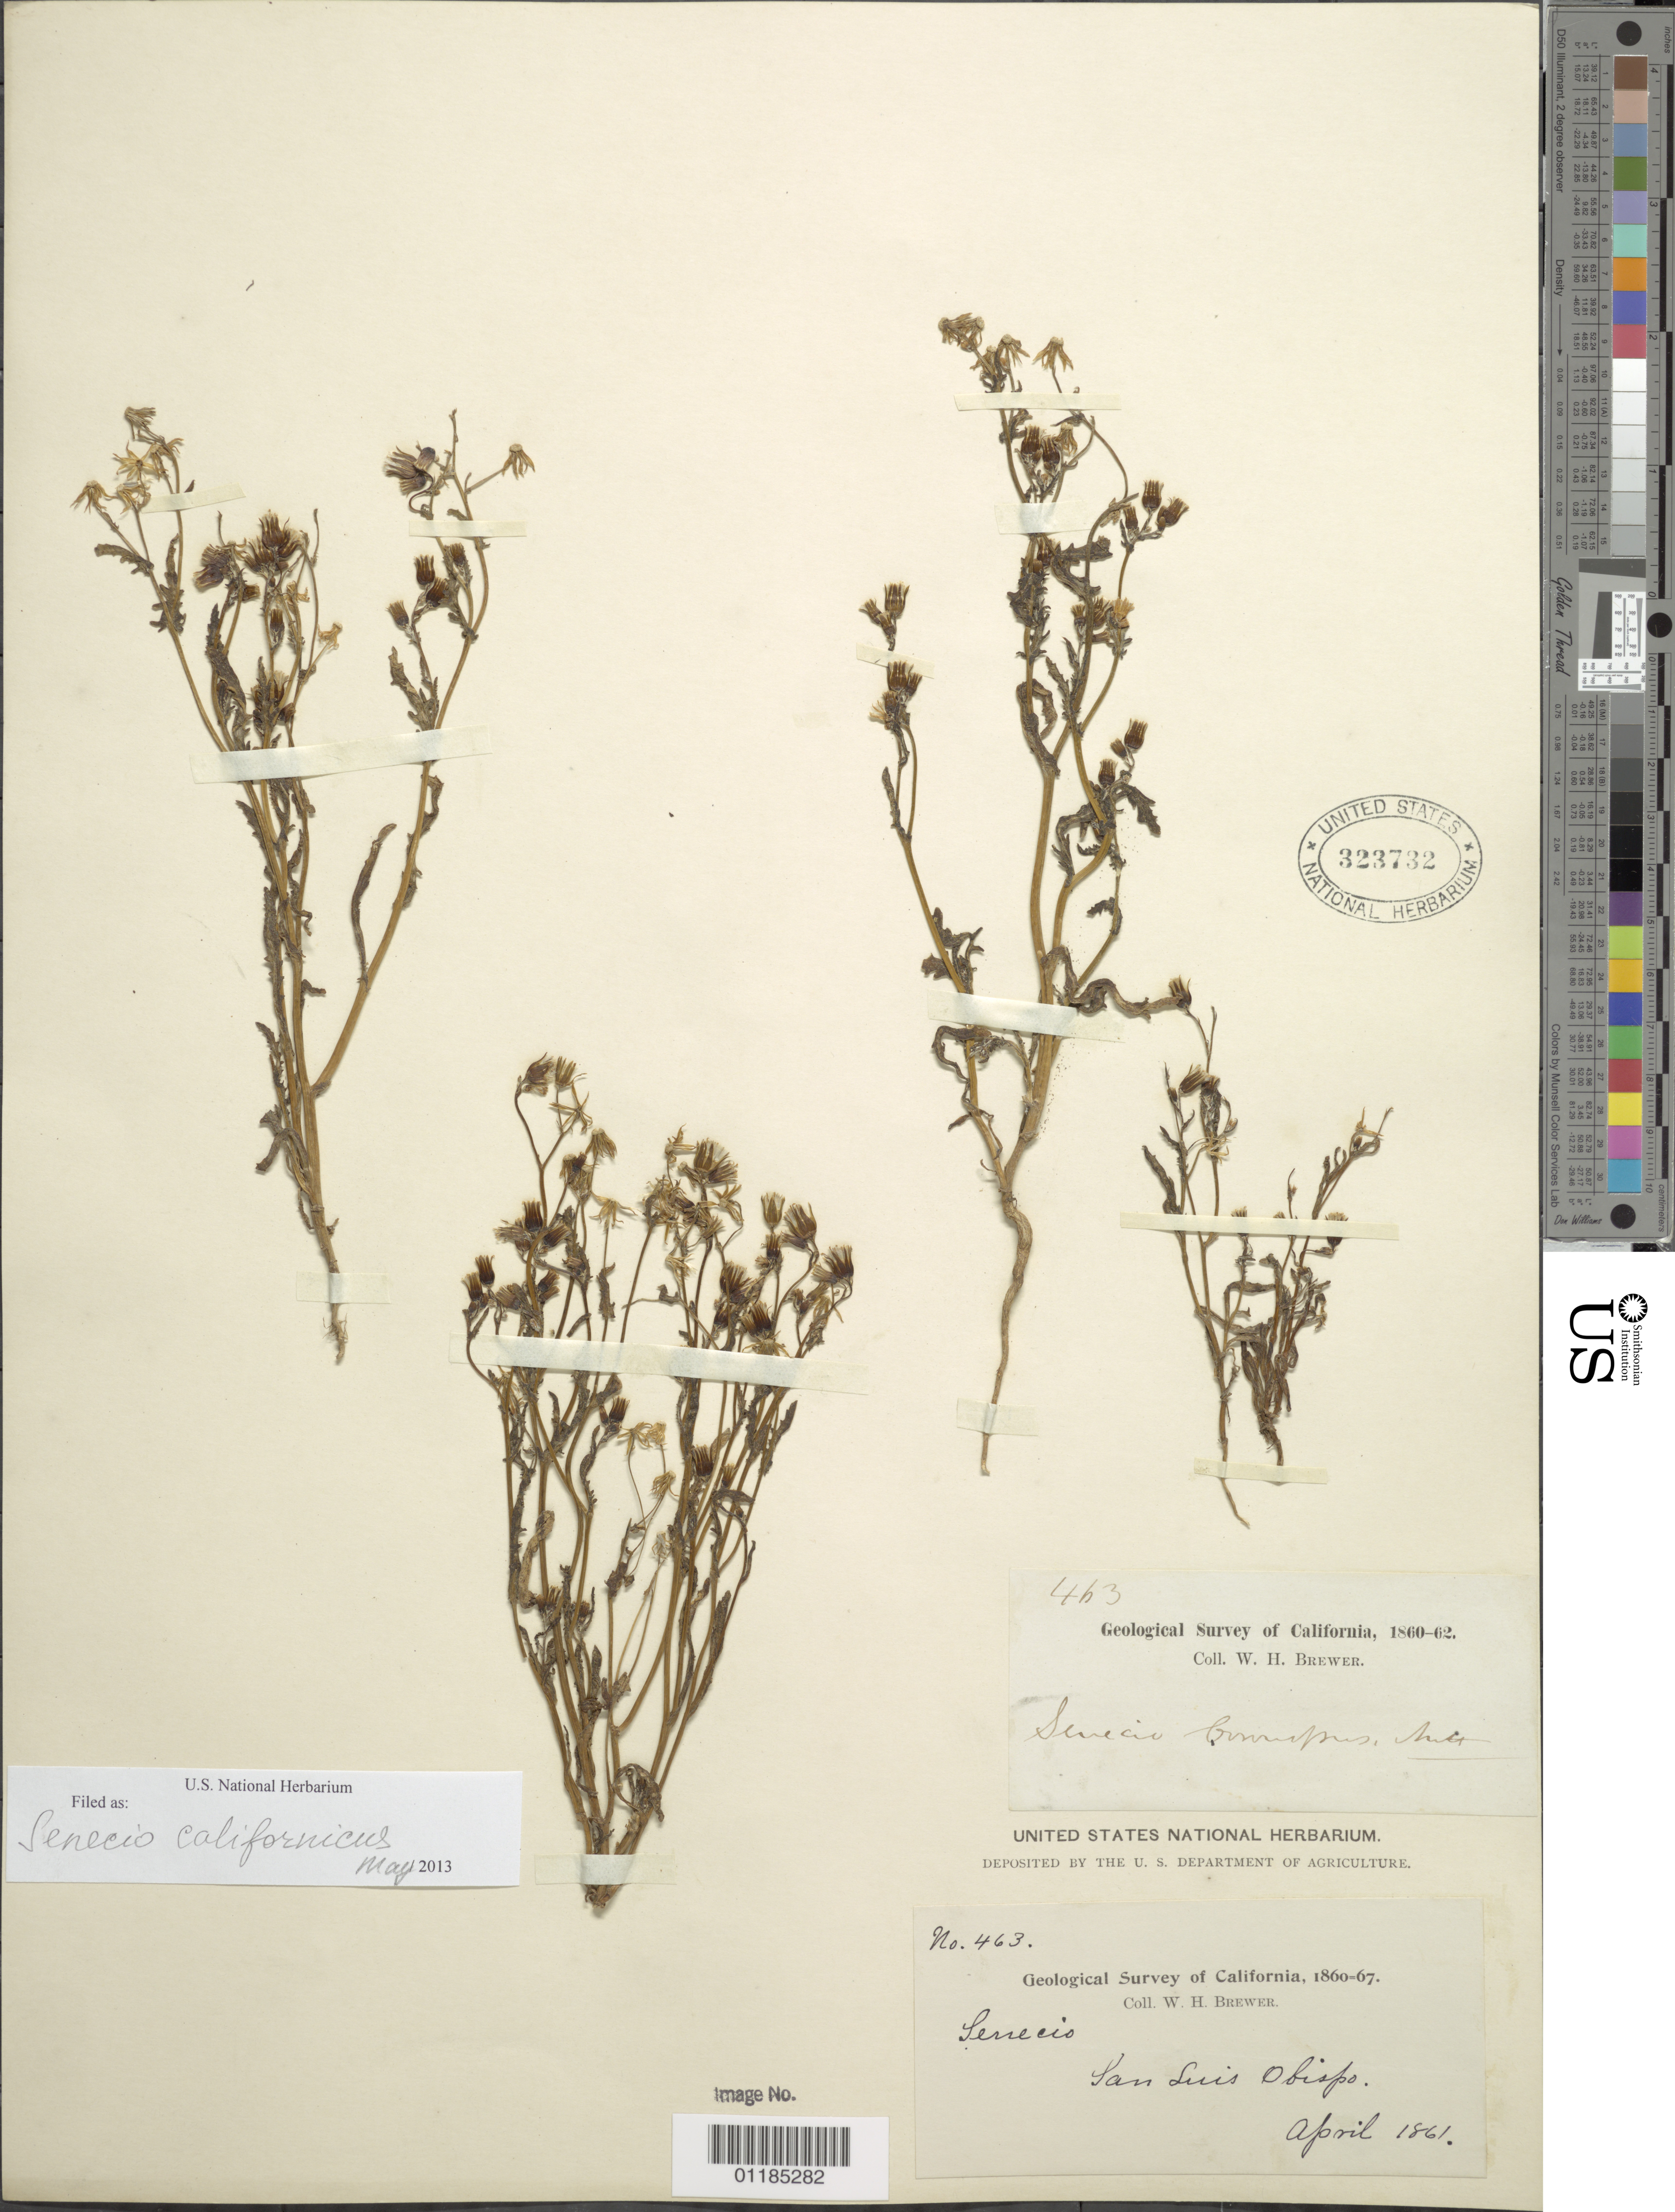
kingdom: Plantae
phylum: Tracheophyta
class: Magnoliopsida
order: Asterales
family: Asteraceae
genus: Senecio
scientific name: Senecio californicus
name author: DC.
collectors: W. H. Brewer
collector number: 463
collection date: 1861-04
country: United States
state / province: California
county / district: San Luis Obispo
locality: San Luis Obispo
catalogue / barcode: US 323732